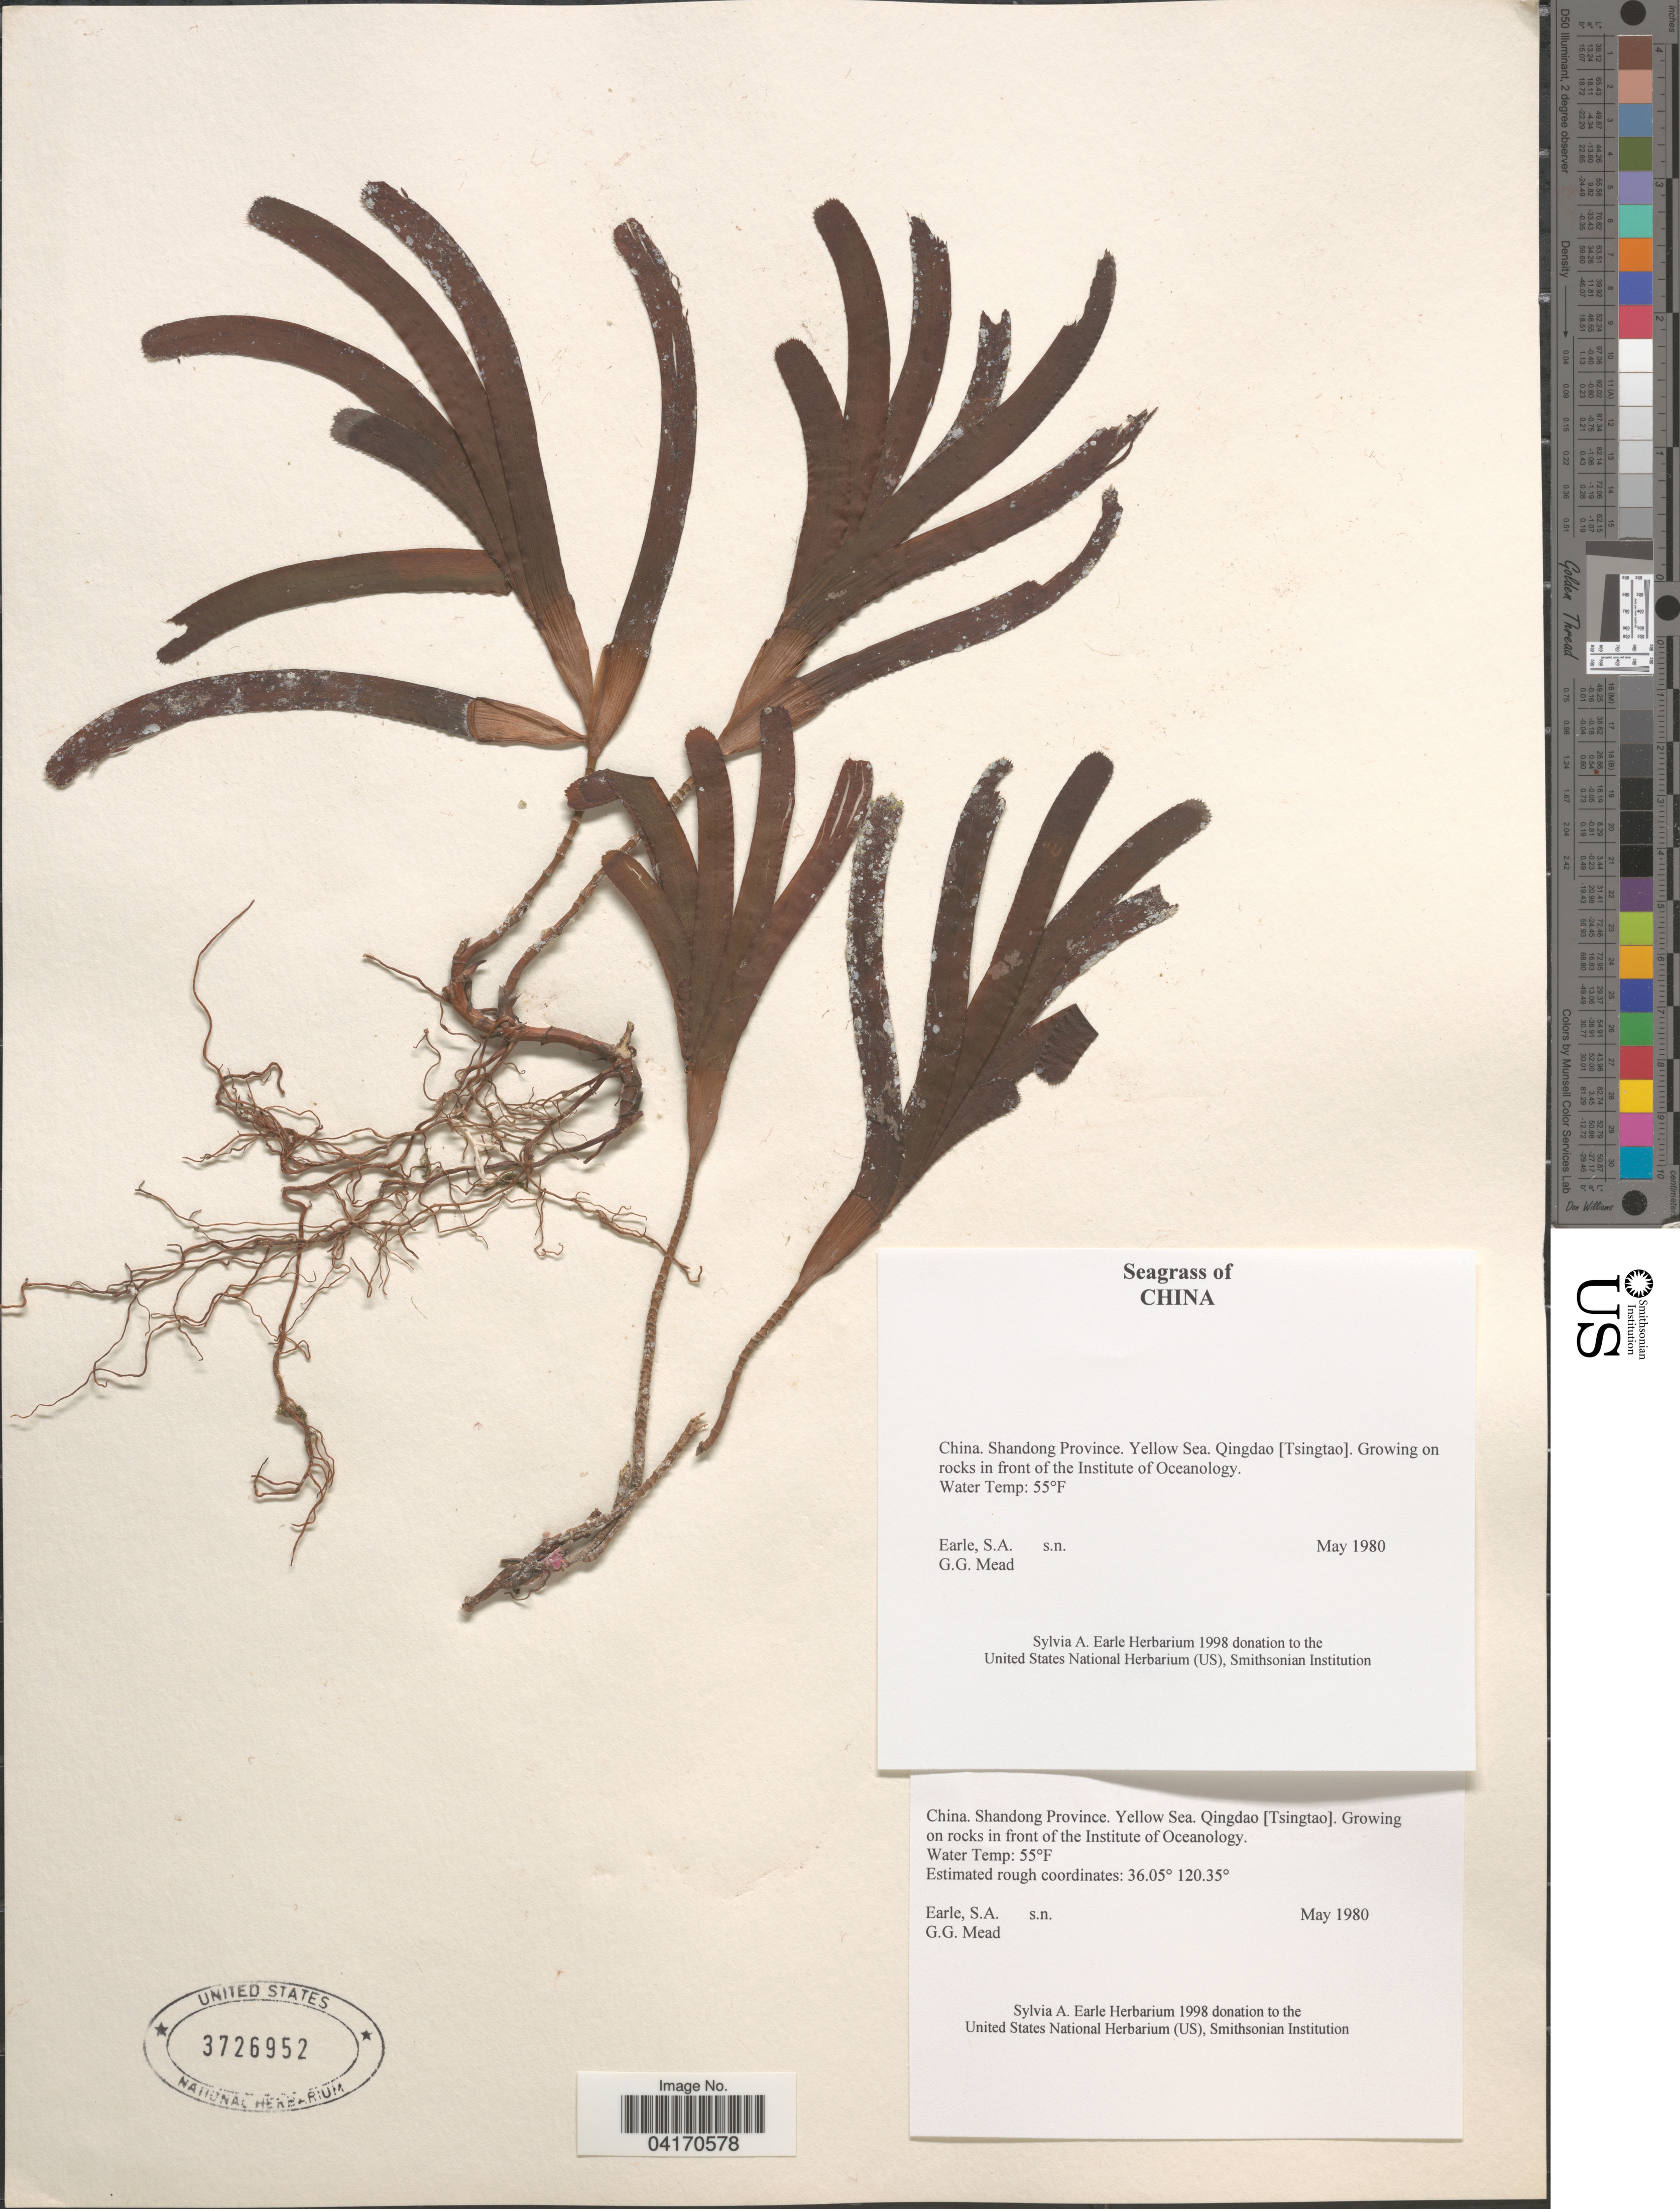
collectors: S. A. Earle & G. Mead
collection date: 1980-05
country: China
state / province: Shandong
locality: Yellow Sea. Qingdao [Tsingtao]. Growing on rocks in front of the Institute of Oceanology.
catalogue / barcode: US 3726952